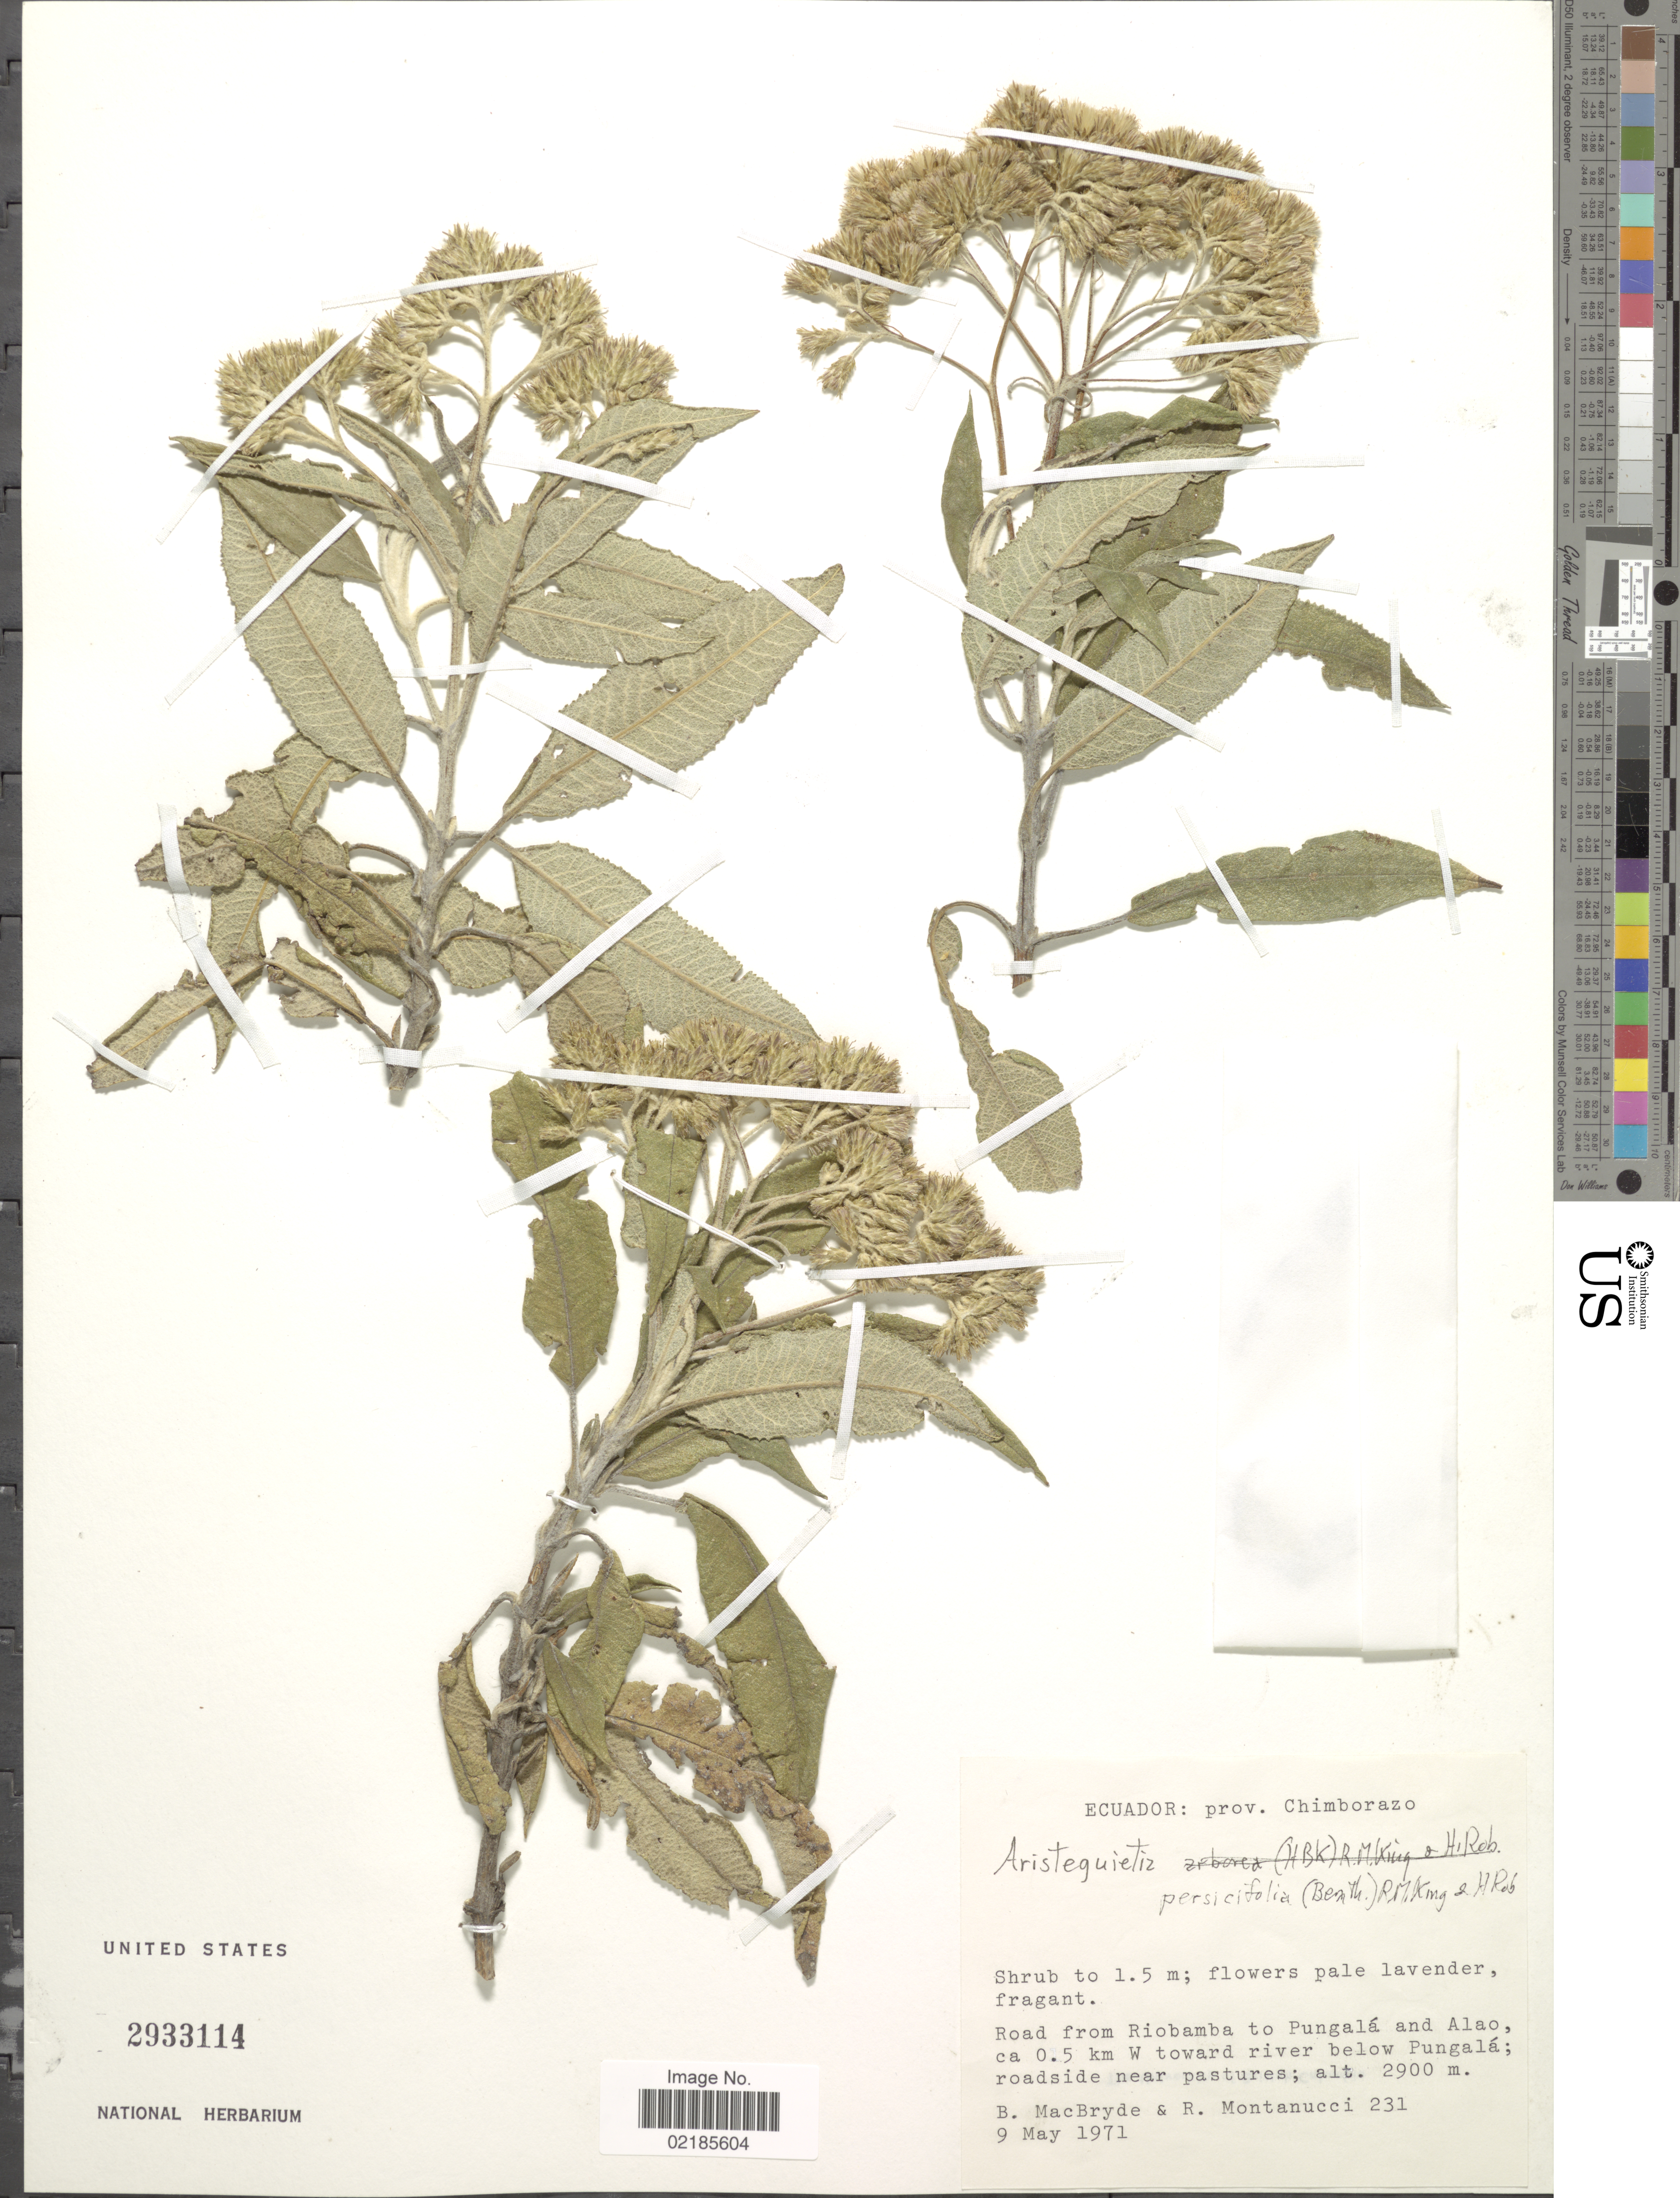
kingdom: Plantae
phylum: Tracheophyta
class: Magnoliopsida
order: Asterales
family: Asteraceae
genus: Aristeguietia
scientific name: Aristeguietia persicifolia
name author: (Kunth) R.M. King & H. Rob.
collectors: B. MacBryde & R. Montanucci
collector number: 231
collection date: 1971-05-09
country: Ecuador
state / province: Chimborazo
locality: Road from Riobamba to Pungala and Alao, ca 0.5 km W toward river below Pungala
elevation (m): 2900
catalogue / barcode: US 2933114